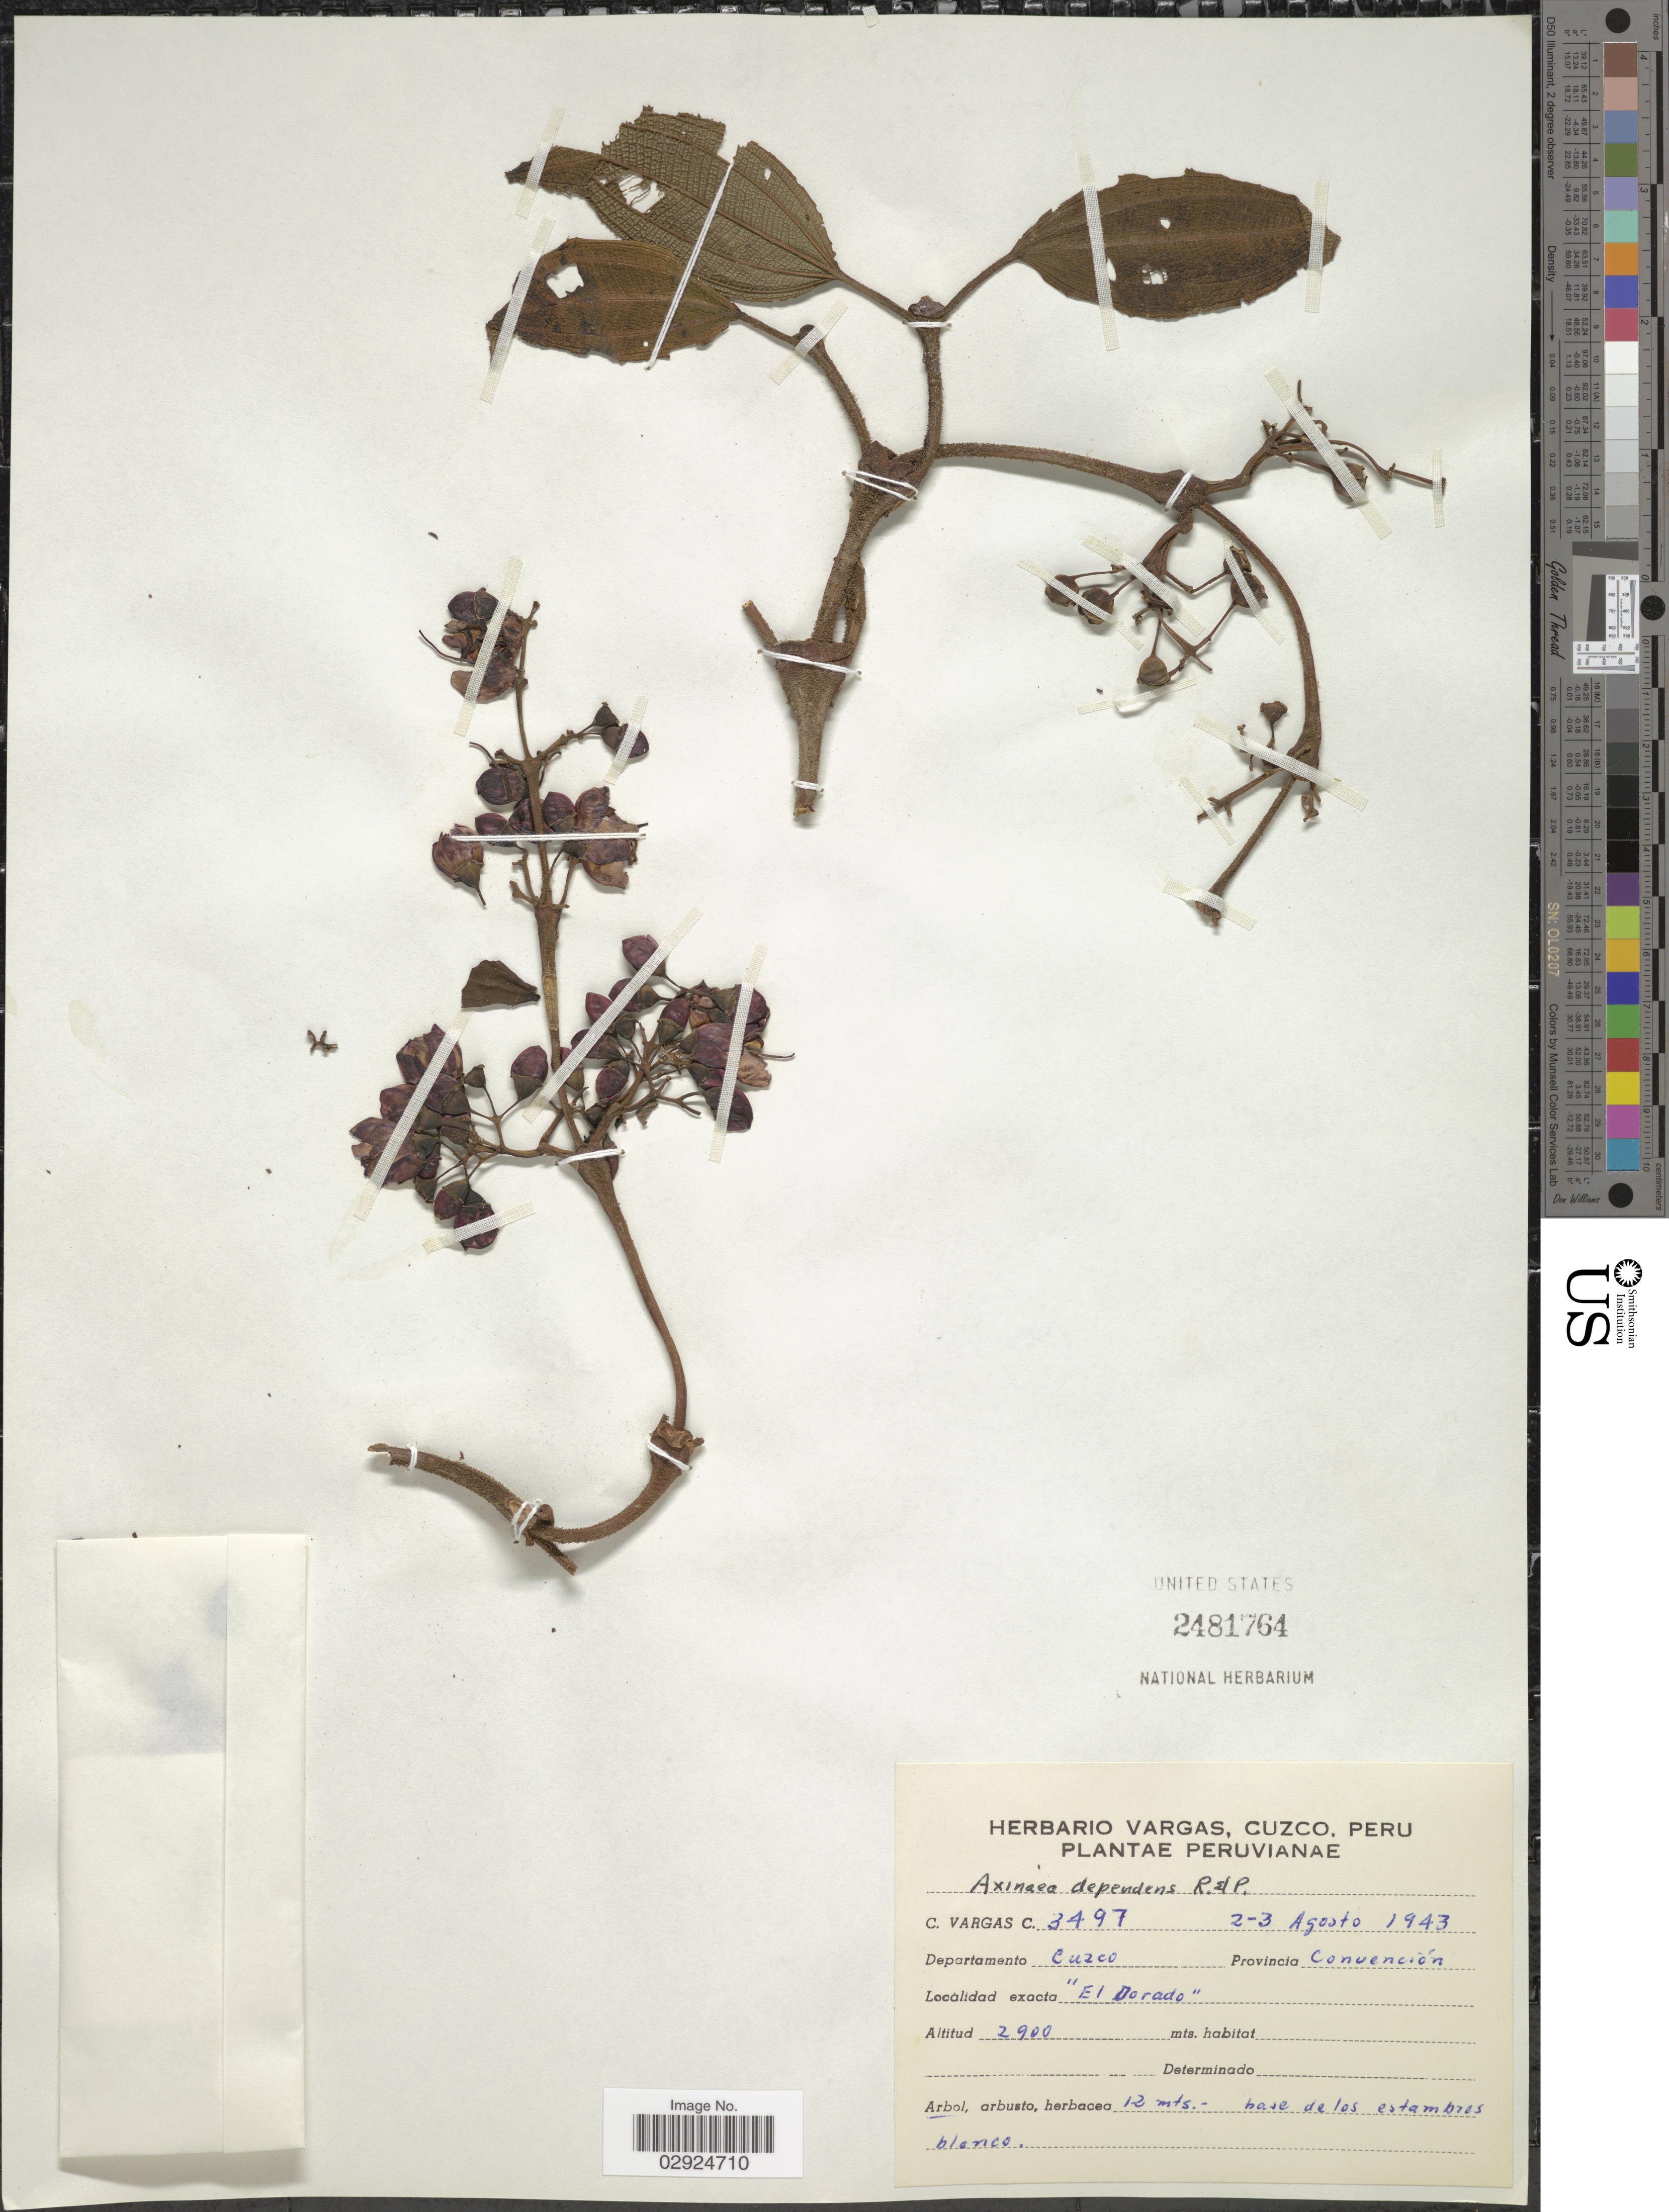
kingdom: Plantae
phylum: Tracheophyta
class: Magnoliopsida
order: Myrtales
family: Melastomataceae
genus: Axinaea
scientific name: Axinaea dependens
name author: Ruiz & Pav. ex D. Don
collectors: C. Vargas Calderón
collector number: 3497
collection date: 1943-08-02/1943-08-03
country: Peru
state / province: Cusco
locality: Departamento Cuzco. Provincia Convención. "El Dorado".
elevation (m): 2900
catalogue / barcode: US 2481764